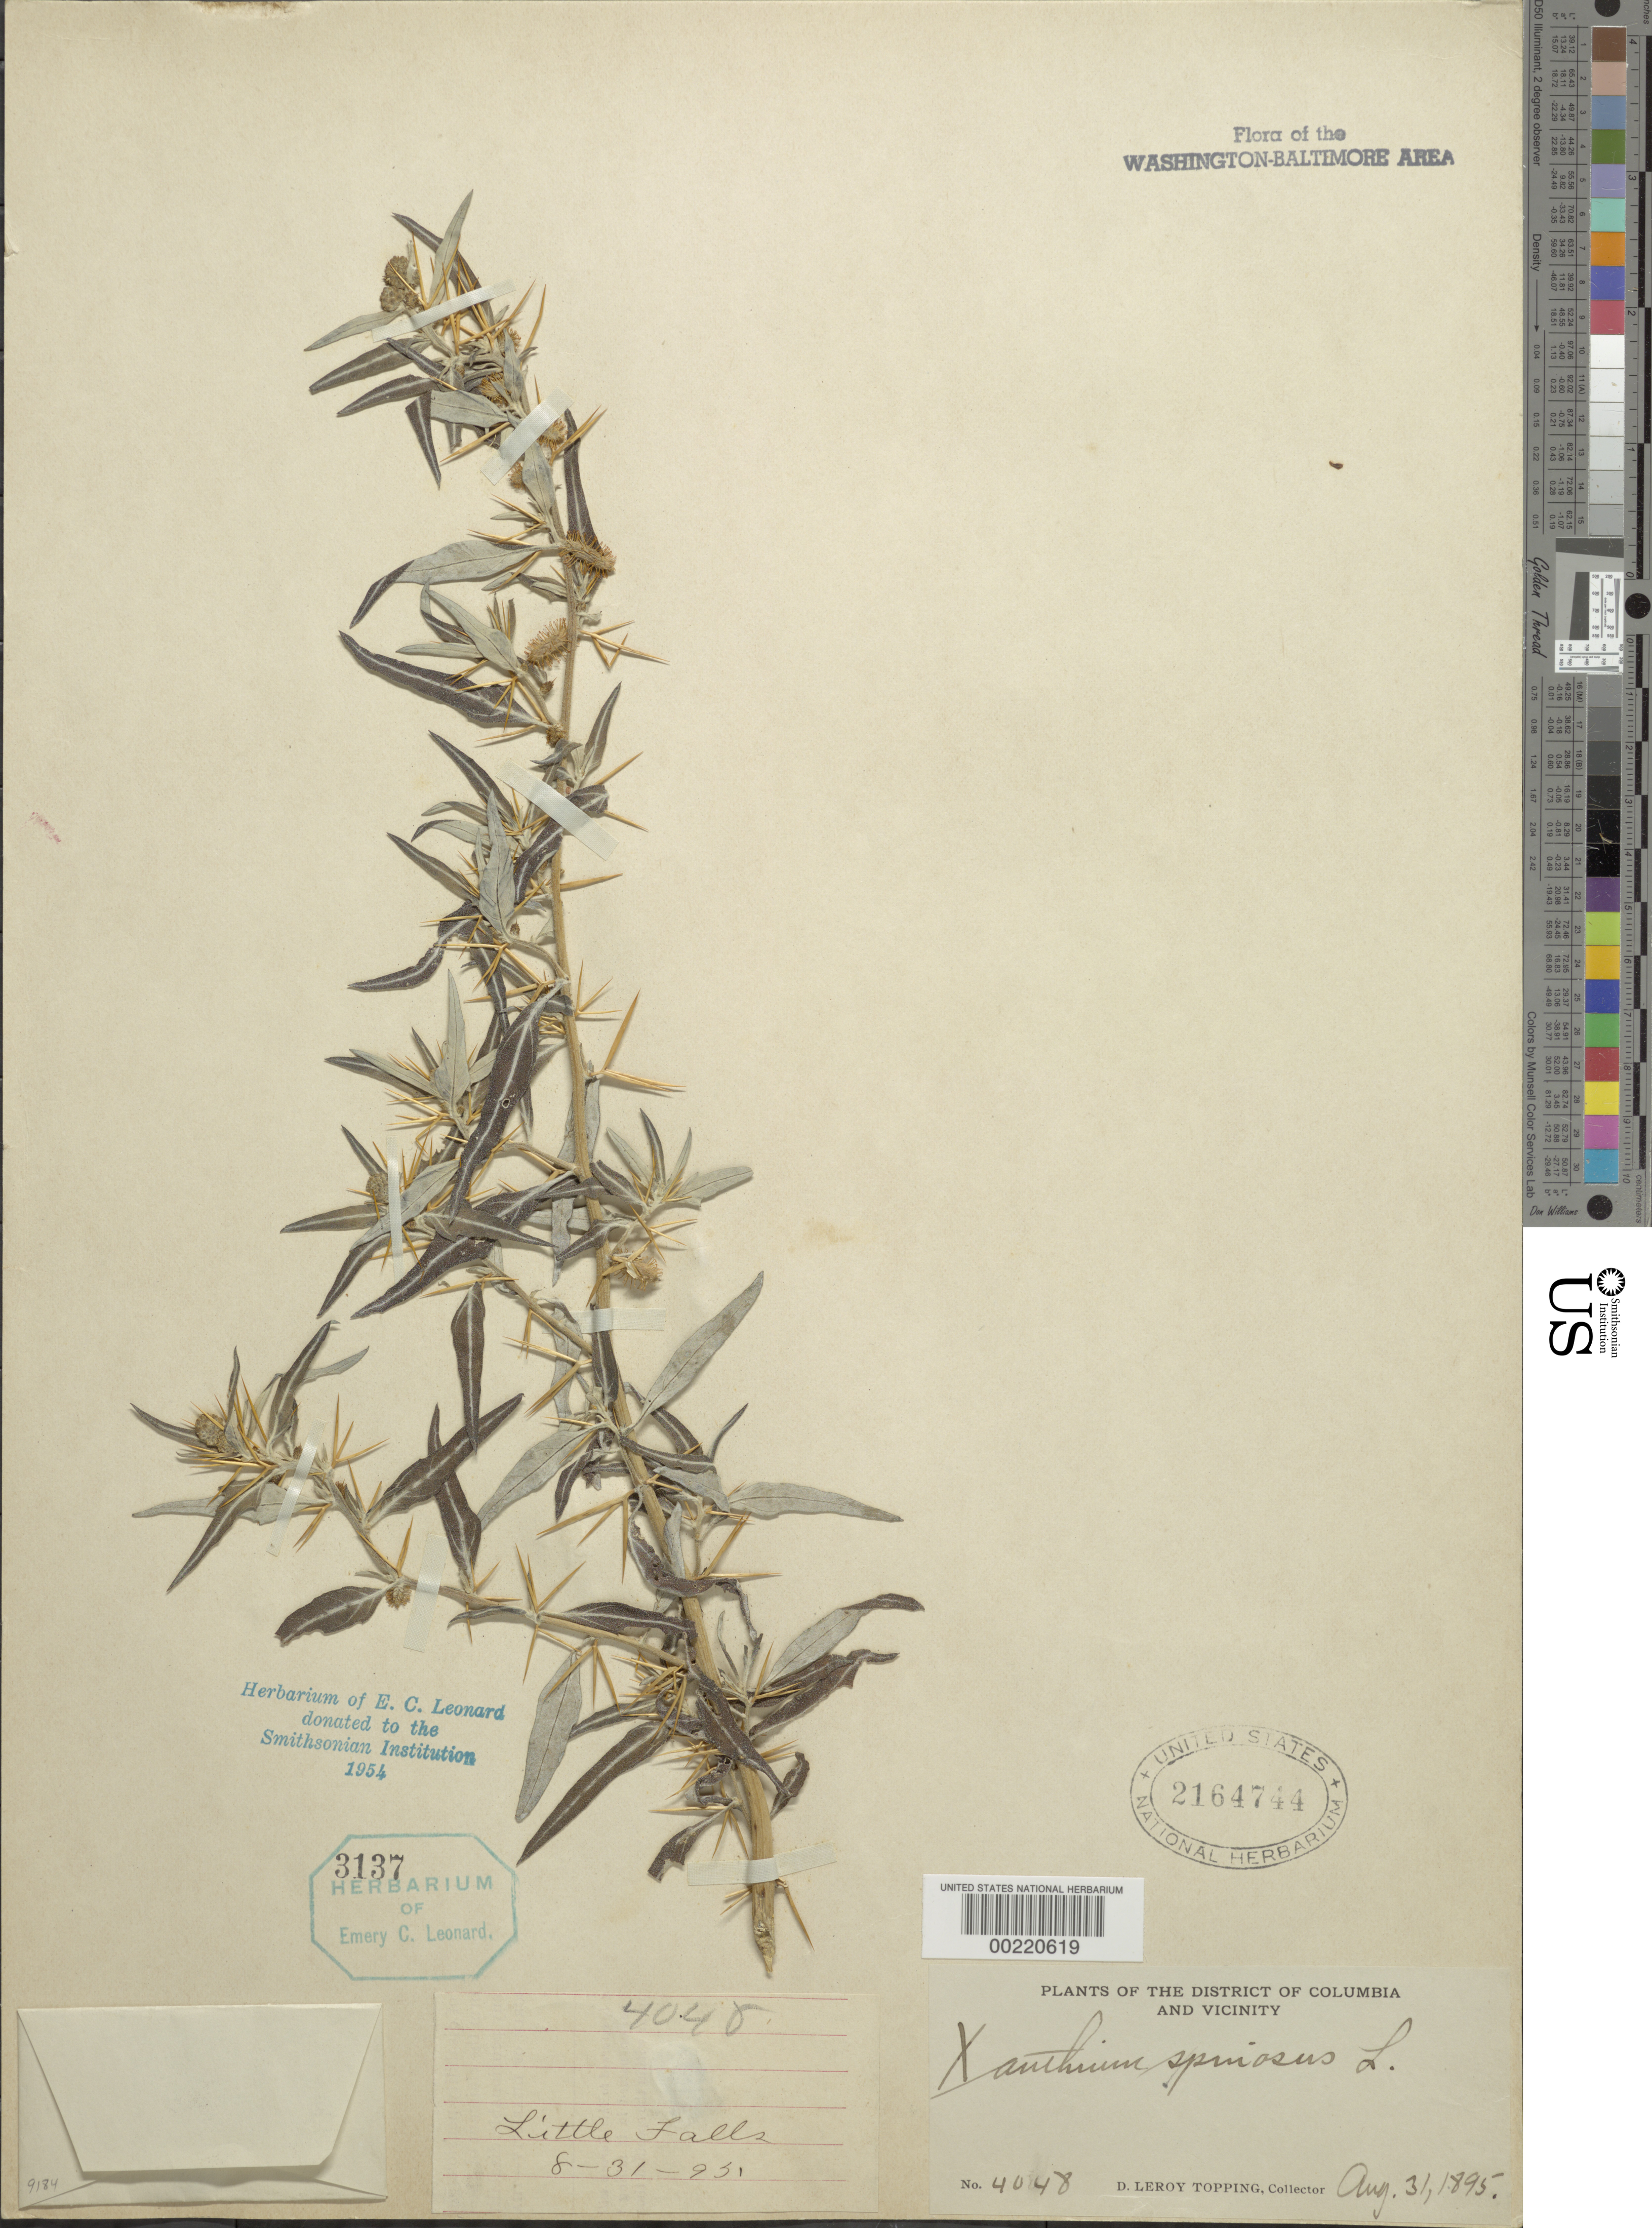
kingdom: Plantae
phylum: Tracheophyta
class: Magnoliopsida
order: Asterales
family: Asteraceae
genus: Xanthium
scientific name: Xanthium spinosum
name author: L.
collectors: D. L. Topping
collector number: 4048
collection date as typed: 31 Aug 1895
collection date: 1895-08-31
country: United States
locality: Little Falls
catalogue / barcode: US 2164744